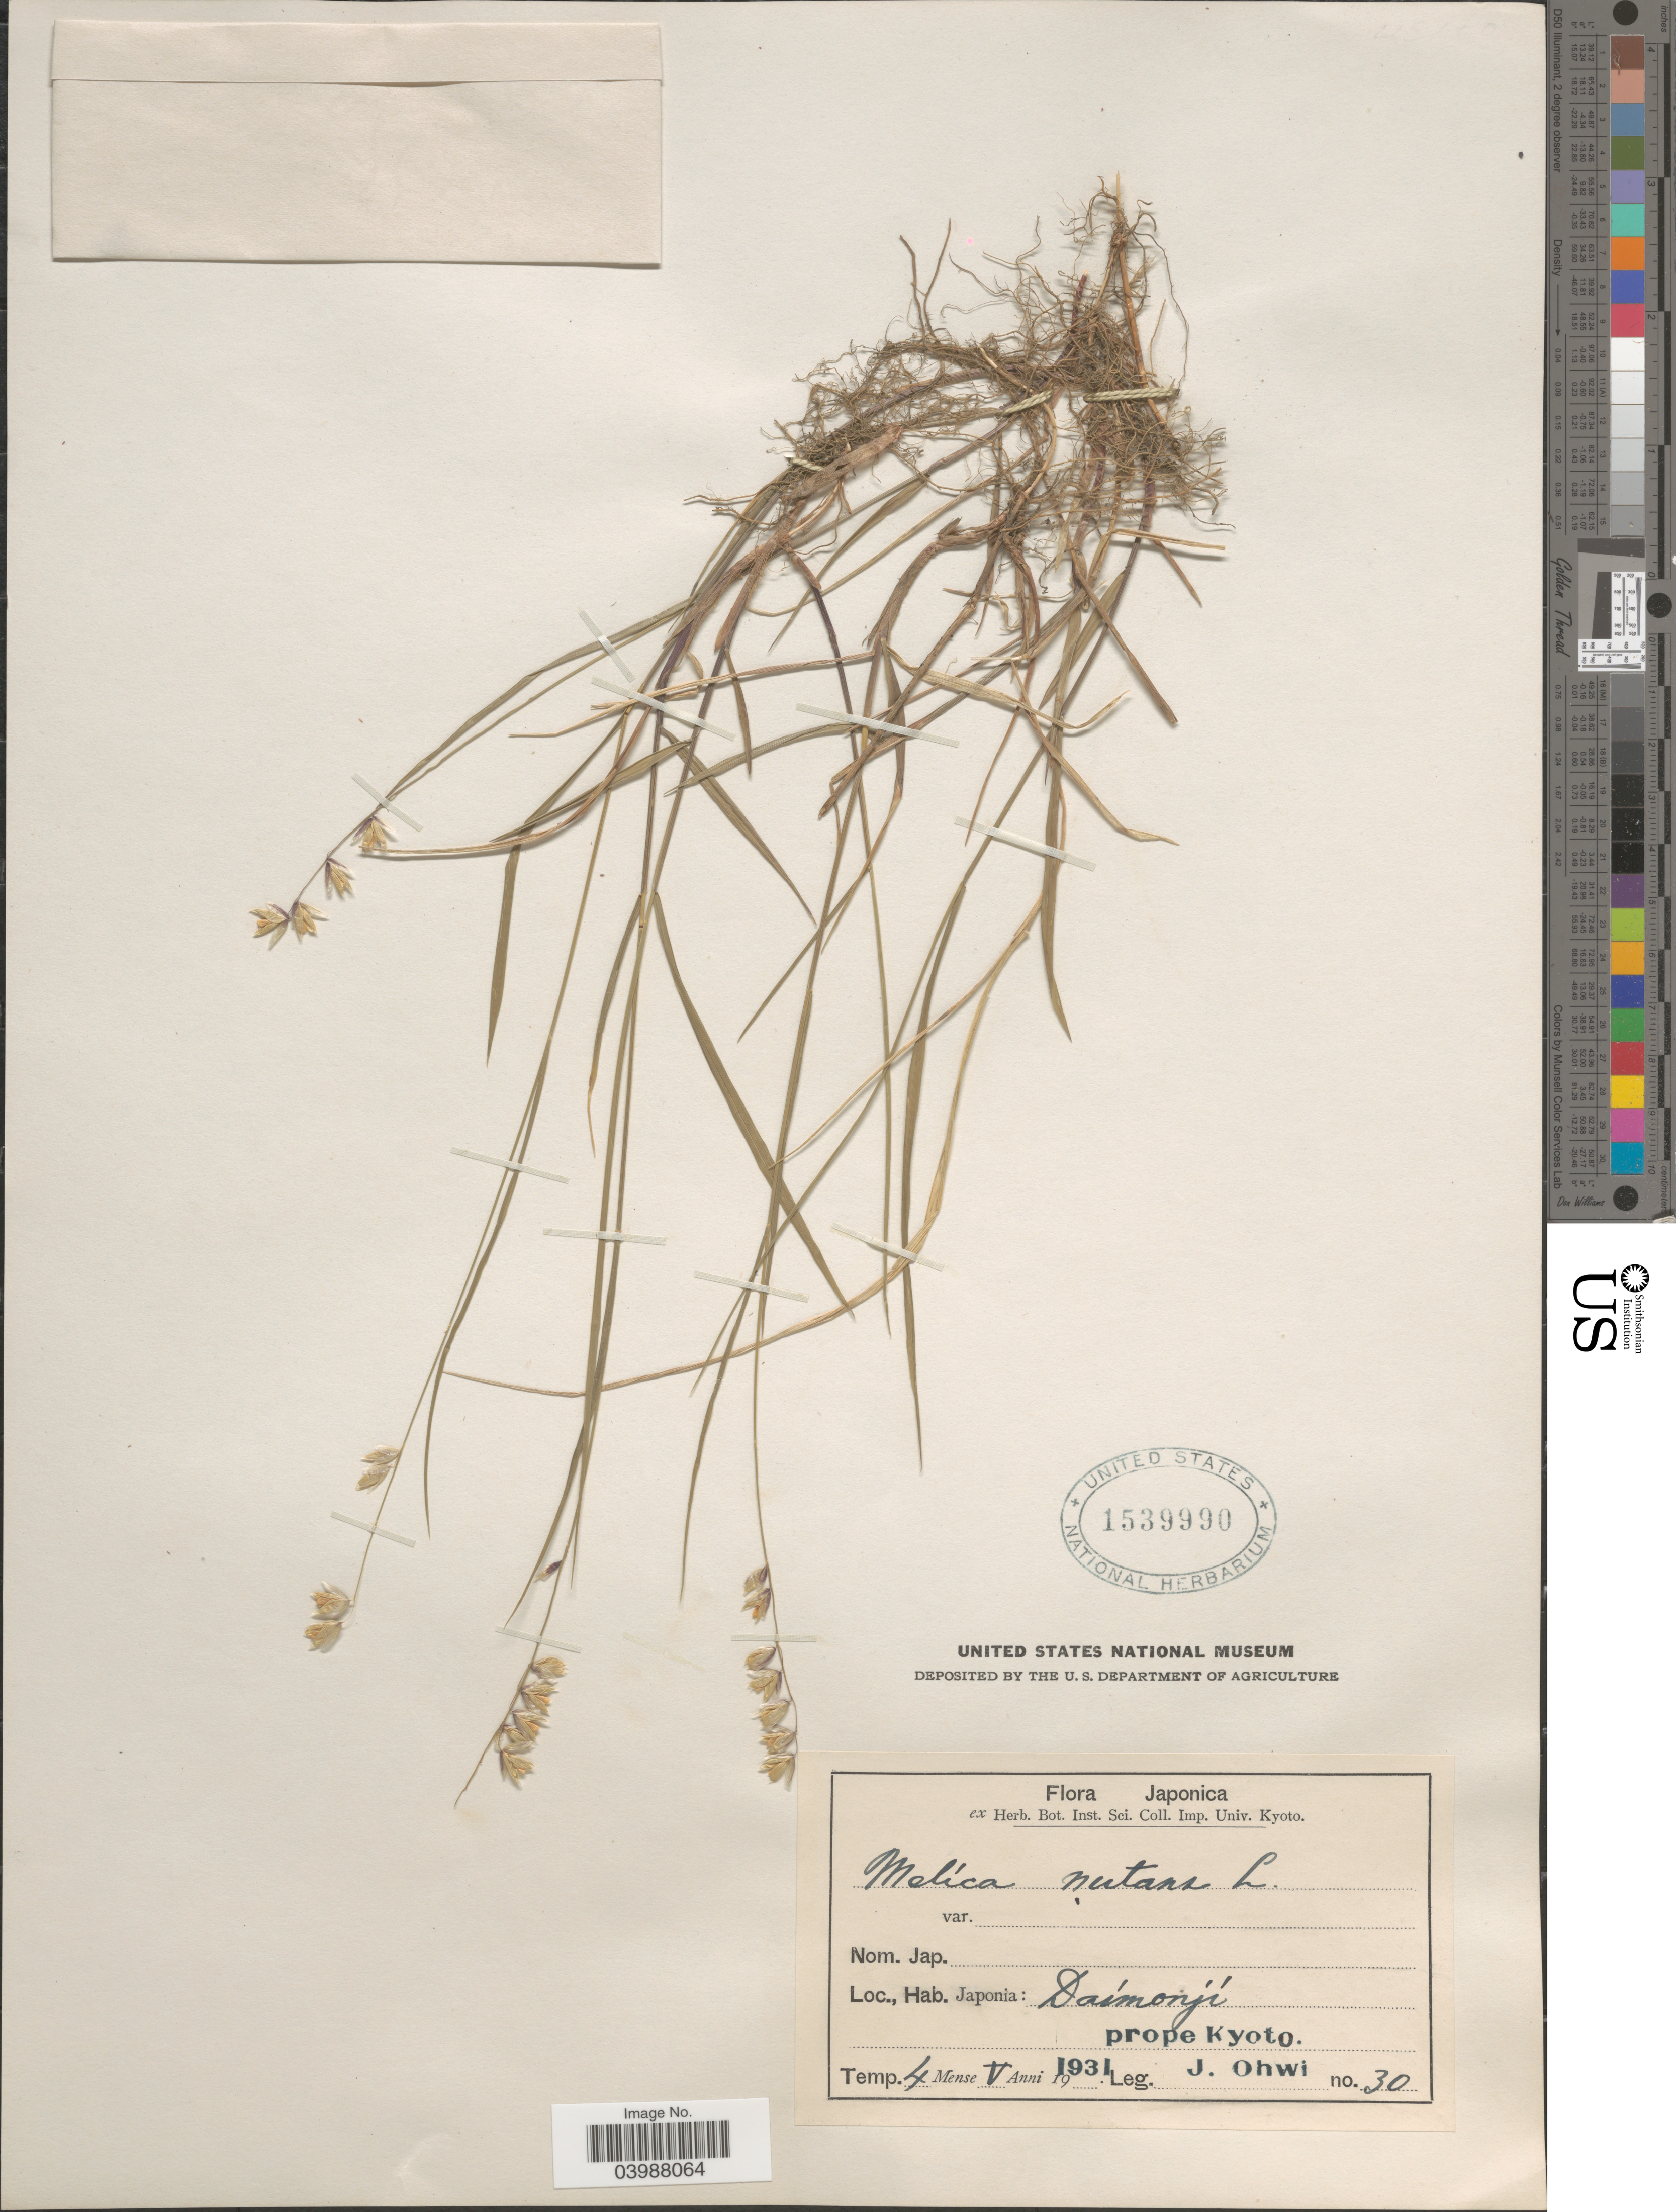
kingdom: Plantae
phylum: Tracheophyta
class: Liliopsida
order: Poales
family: Poaceae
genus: Melica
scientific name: Melica nutans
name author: L.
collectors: J. Ohwi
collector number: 30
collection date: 1931-05-04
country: Japan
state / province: Kyoto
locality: Japonica. Japonia: Daímonyí prope Kyoto.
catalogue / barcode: US 1539990